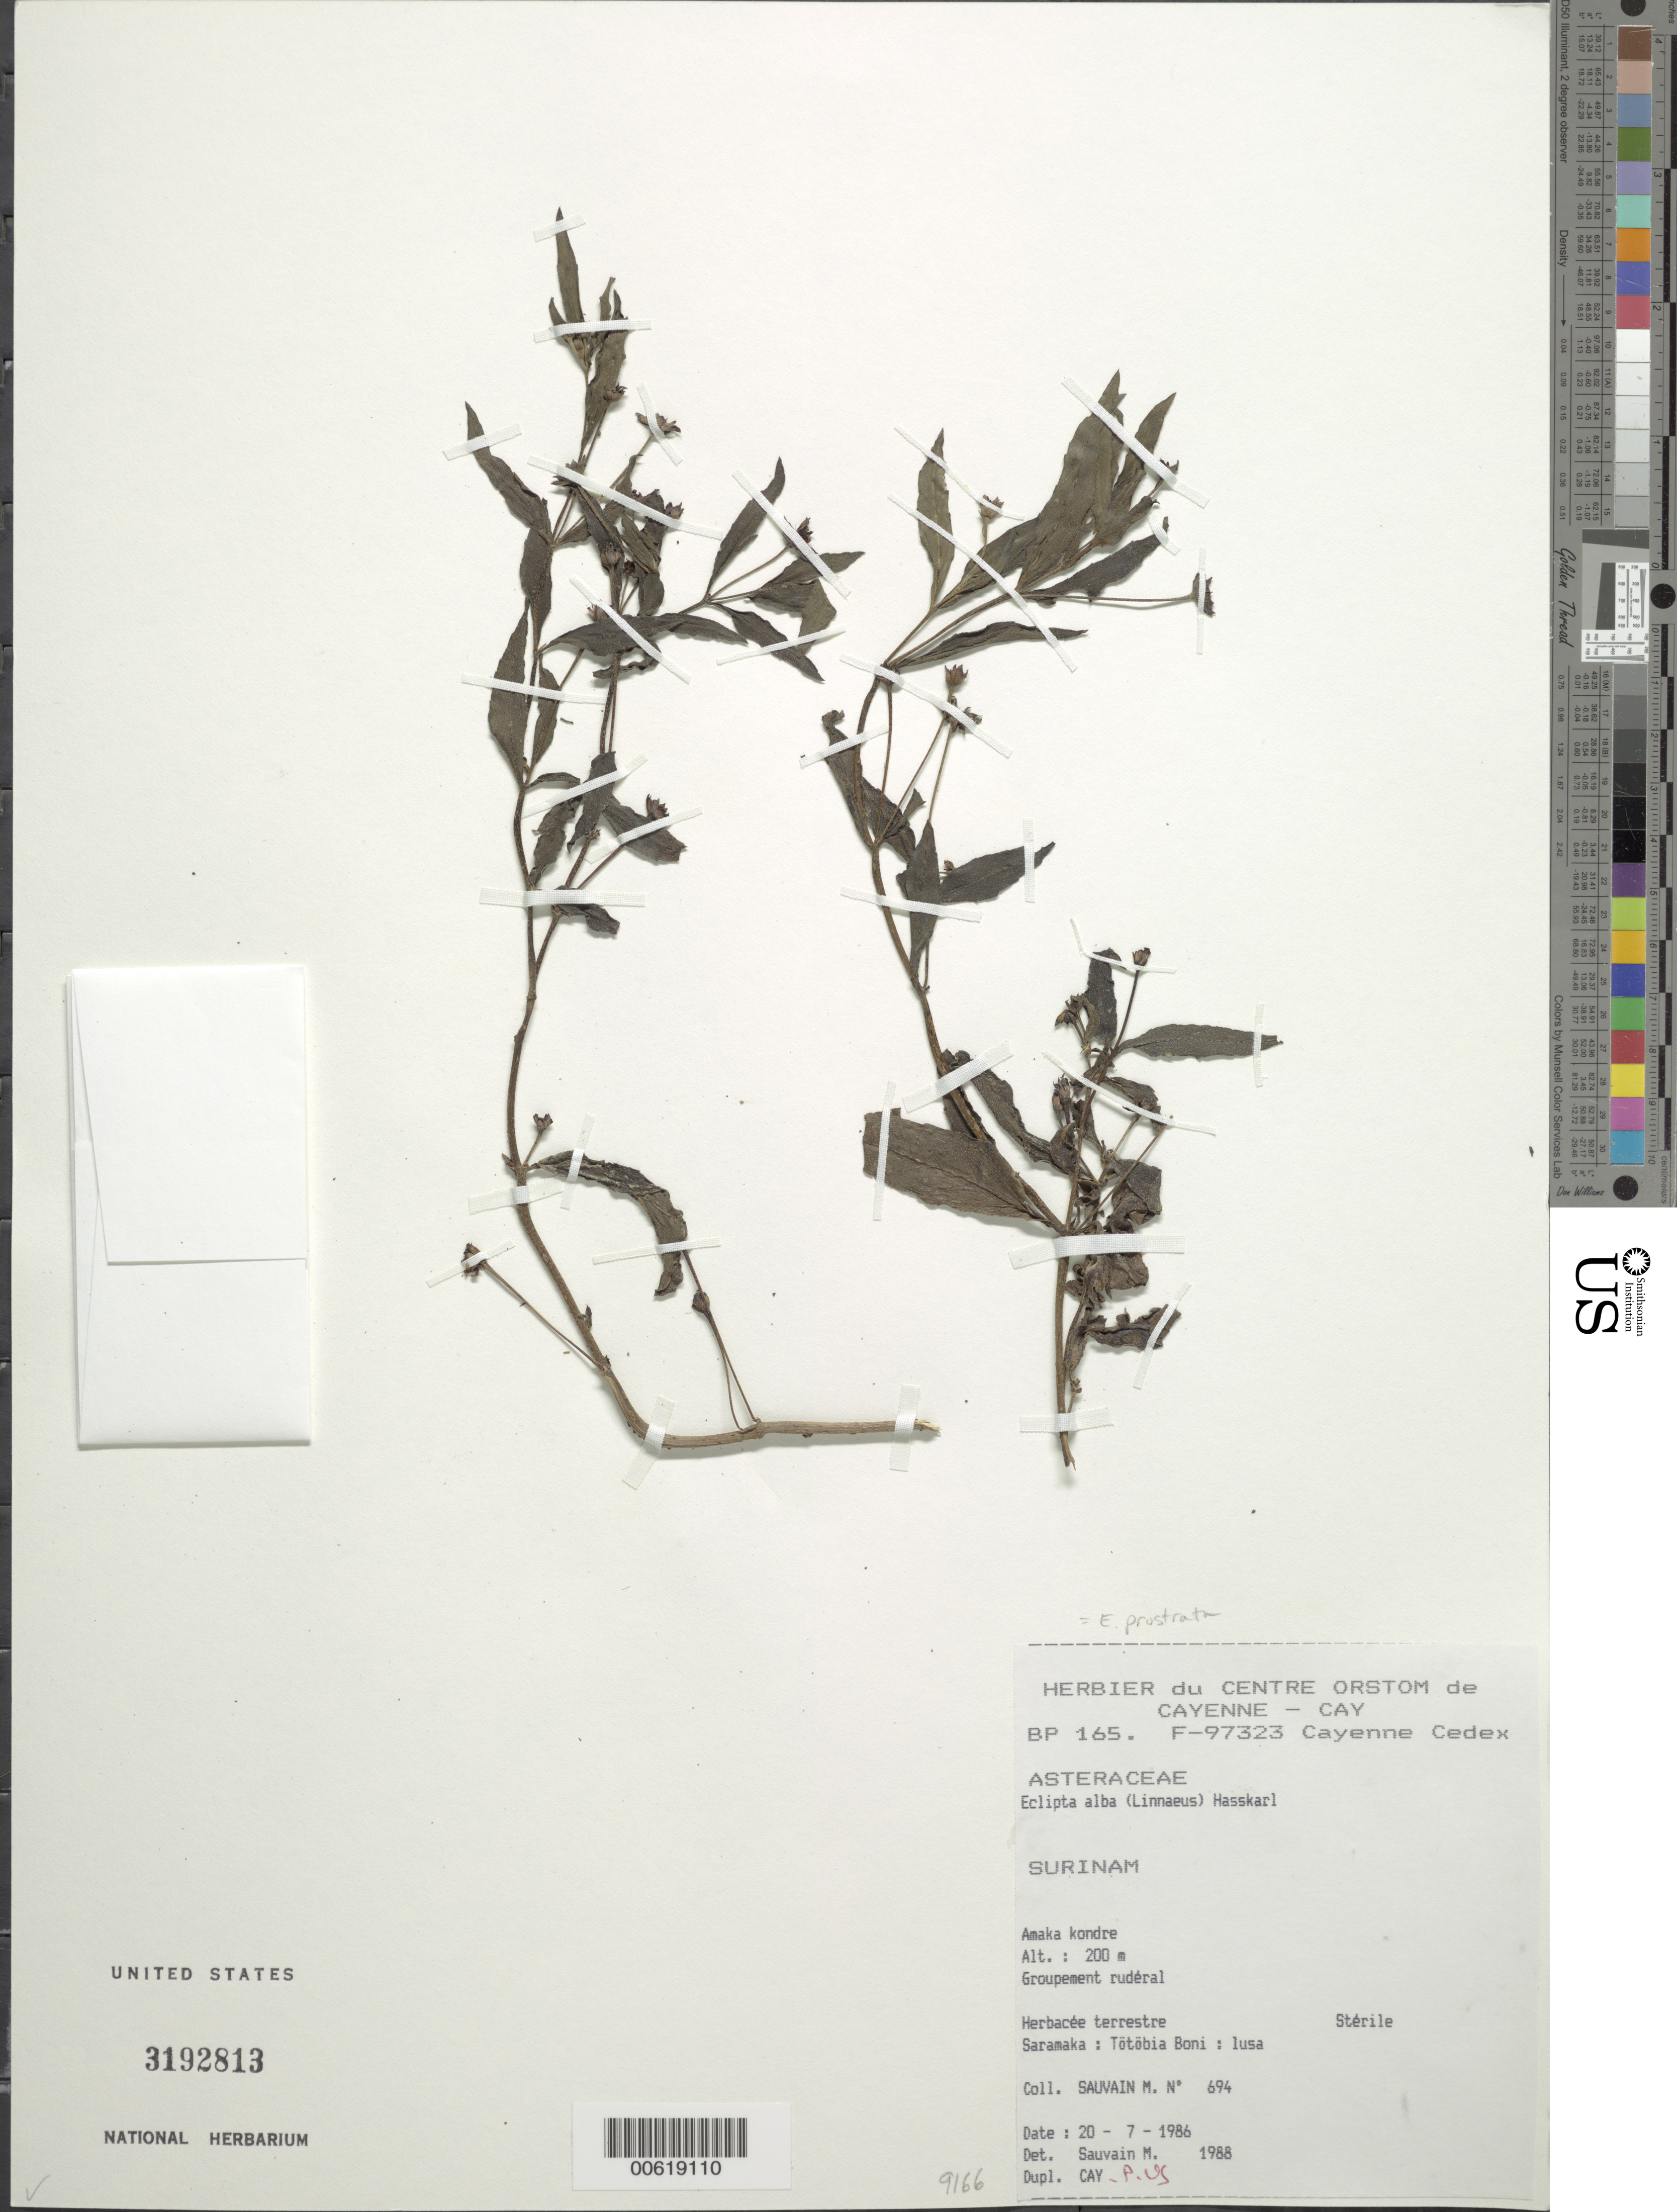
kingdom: Plantae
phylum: Tracheophyta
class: Magnoliopsida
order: Asterales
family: Asteraceae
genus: Eclipta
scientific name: Eclipta prostrata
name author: (L.) L.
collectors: M. Sauvain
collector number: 694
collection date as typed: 20-Jul-86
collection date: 1986-07-20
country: Suriname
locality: Amaka kondre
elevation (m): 200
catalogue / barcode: US 3192813